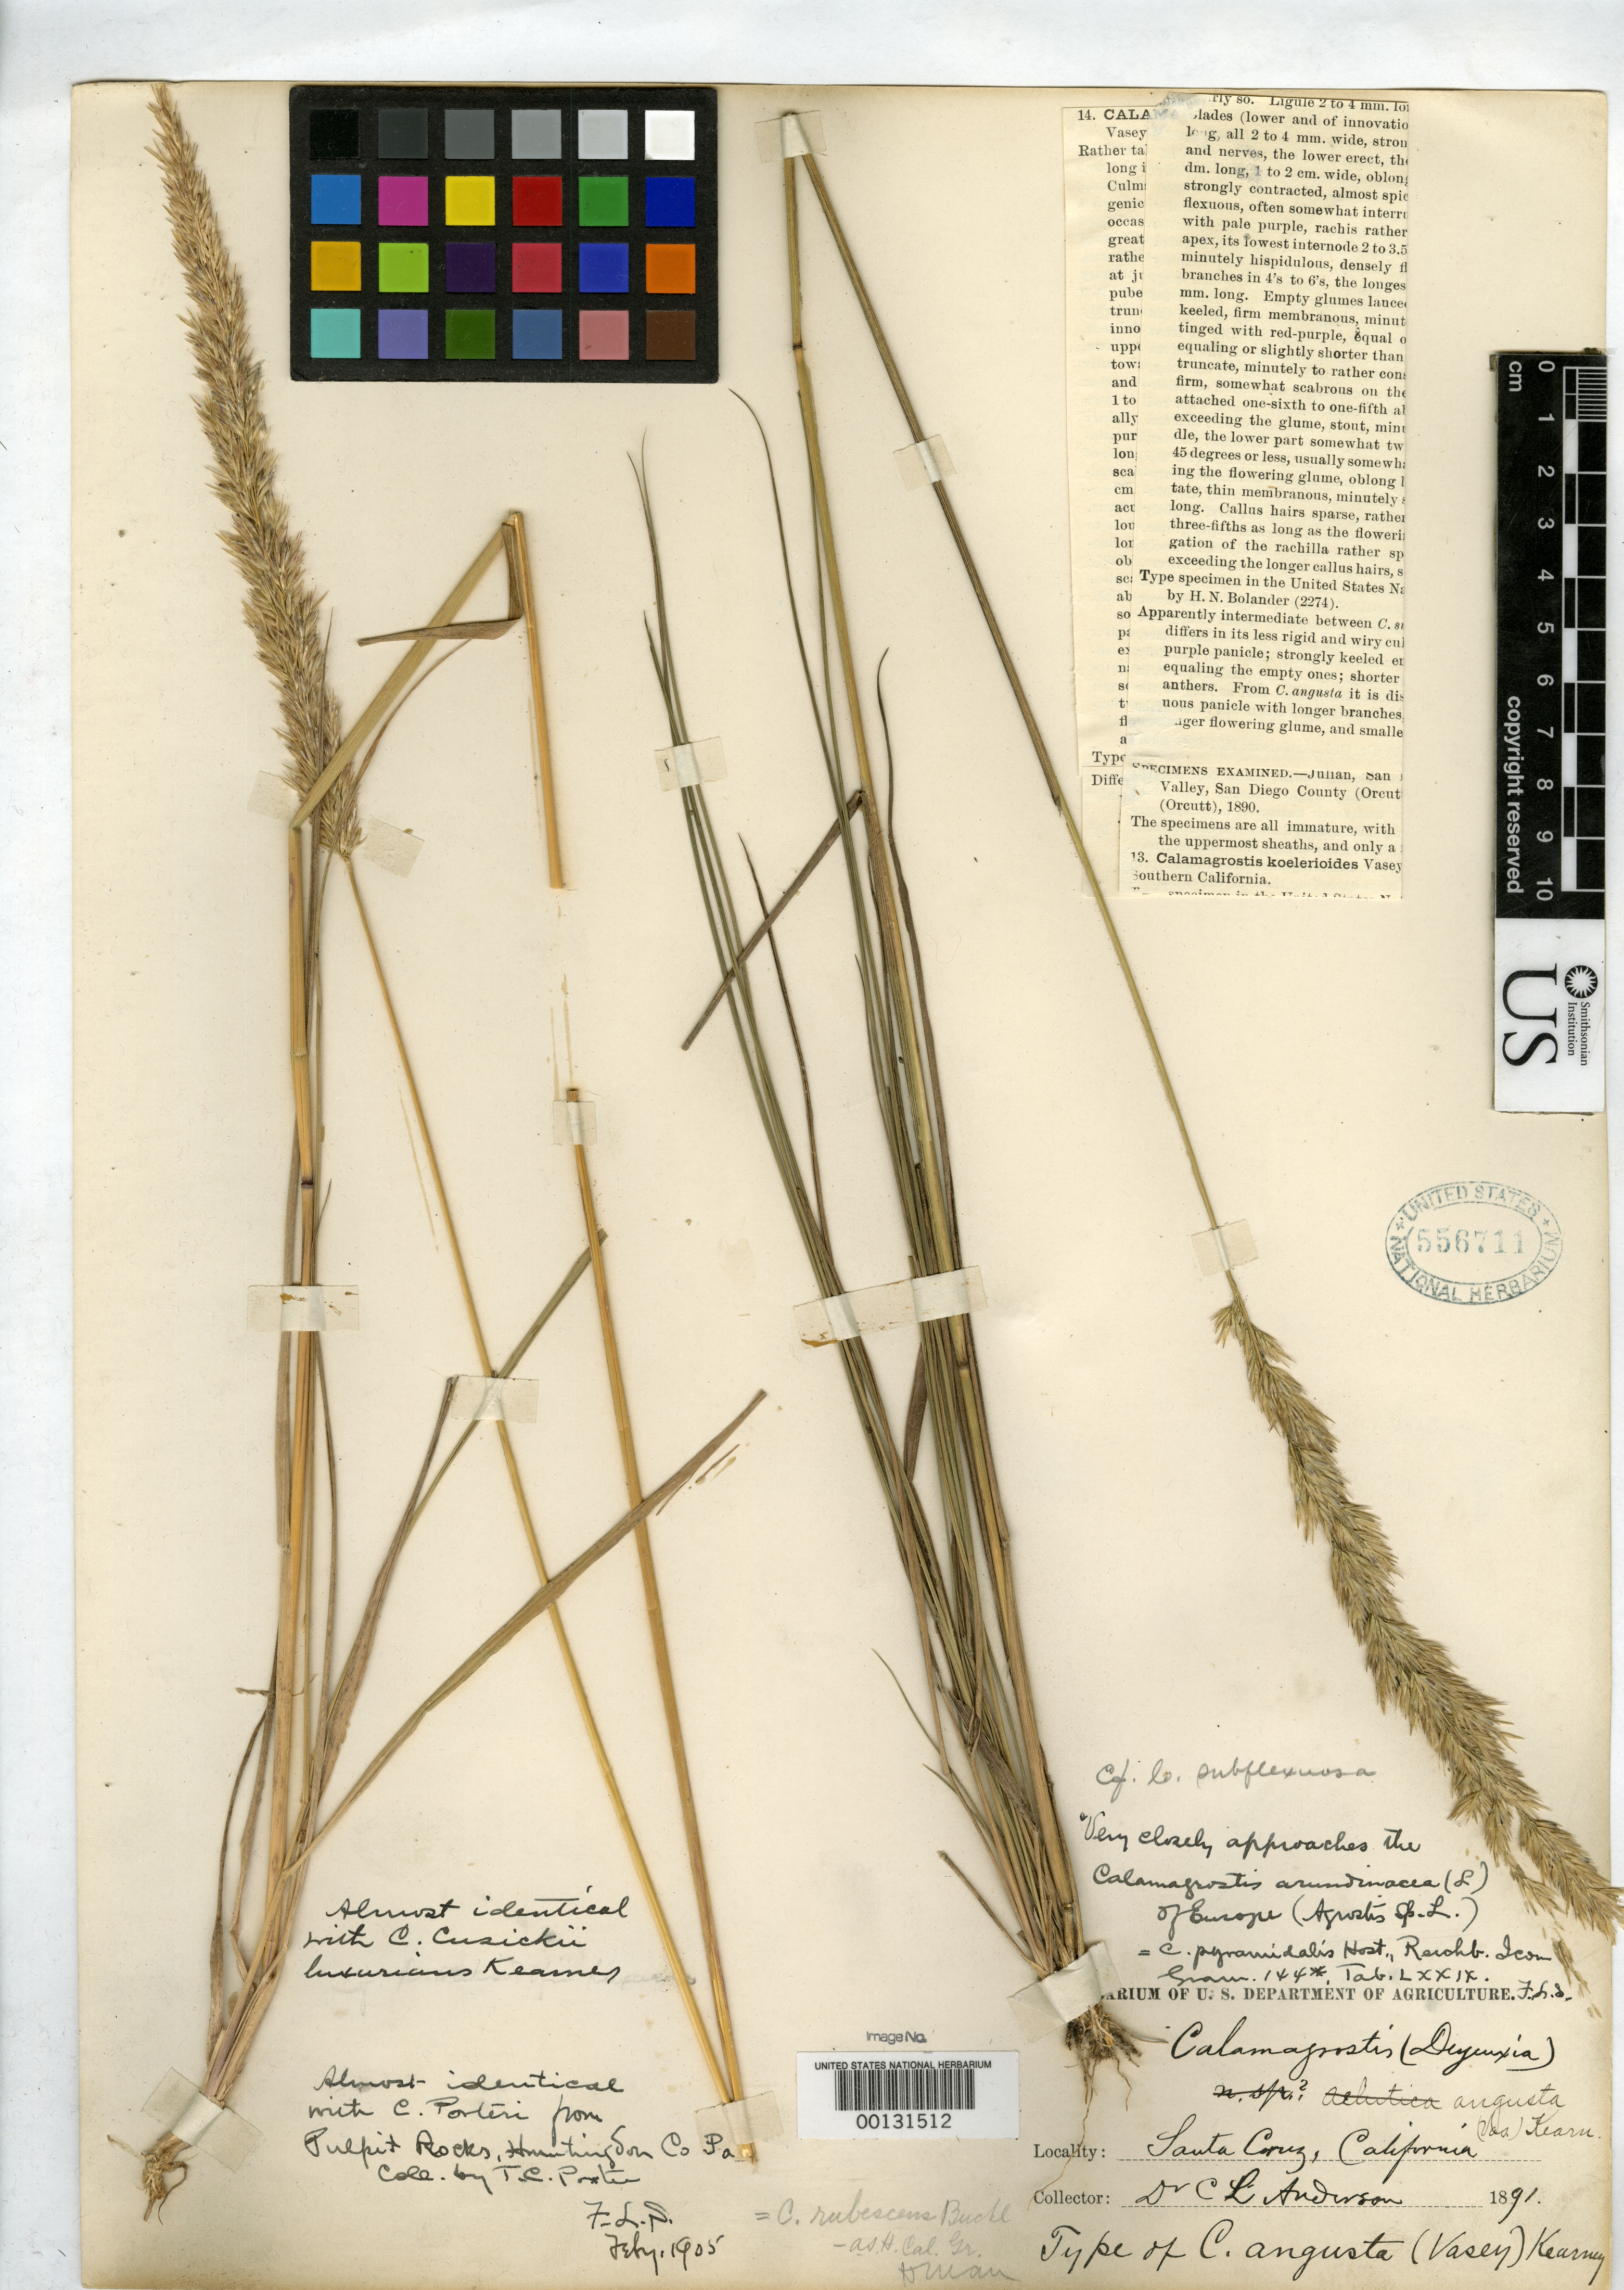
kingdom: Plantae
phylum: Tracheophyta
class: Liliopsida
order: Poales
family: Poaceae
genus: Calamagrostis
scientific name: Calamagrostis angusta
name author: Kearney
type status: Isotype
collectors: C. L. Anderson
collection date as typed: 1891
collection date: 1891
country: United States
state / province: California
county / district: Santa Barbara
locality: Santa Cruz.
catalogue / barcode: US 556711